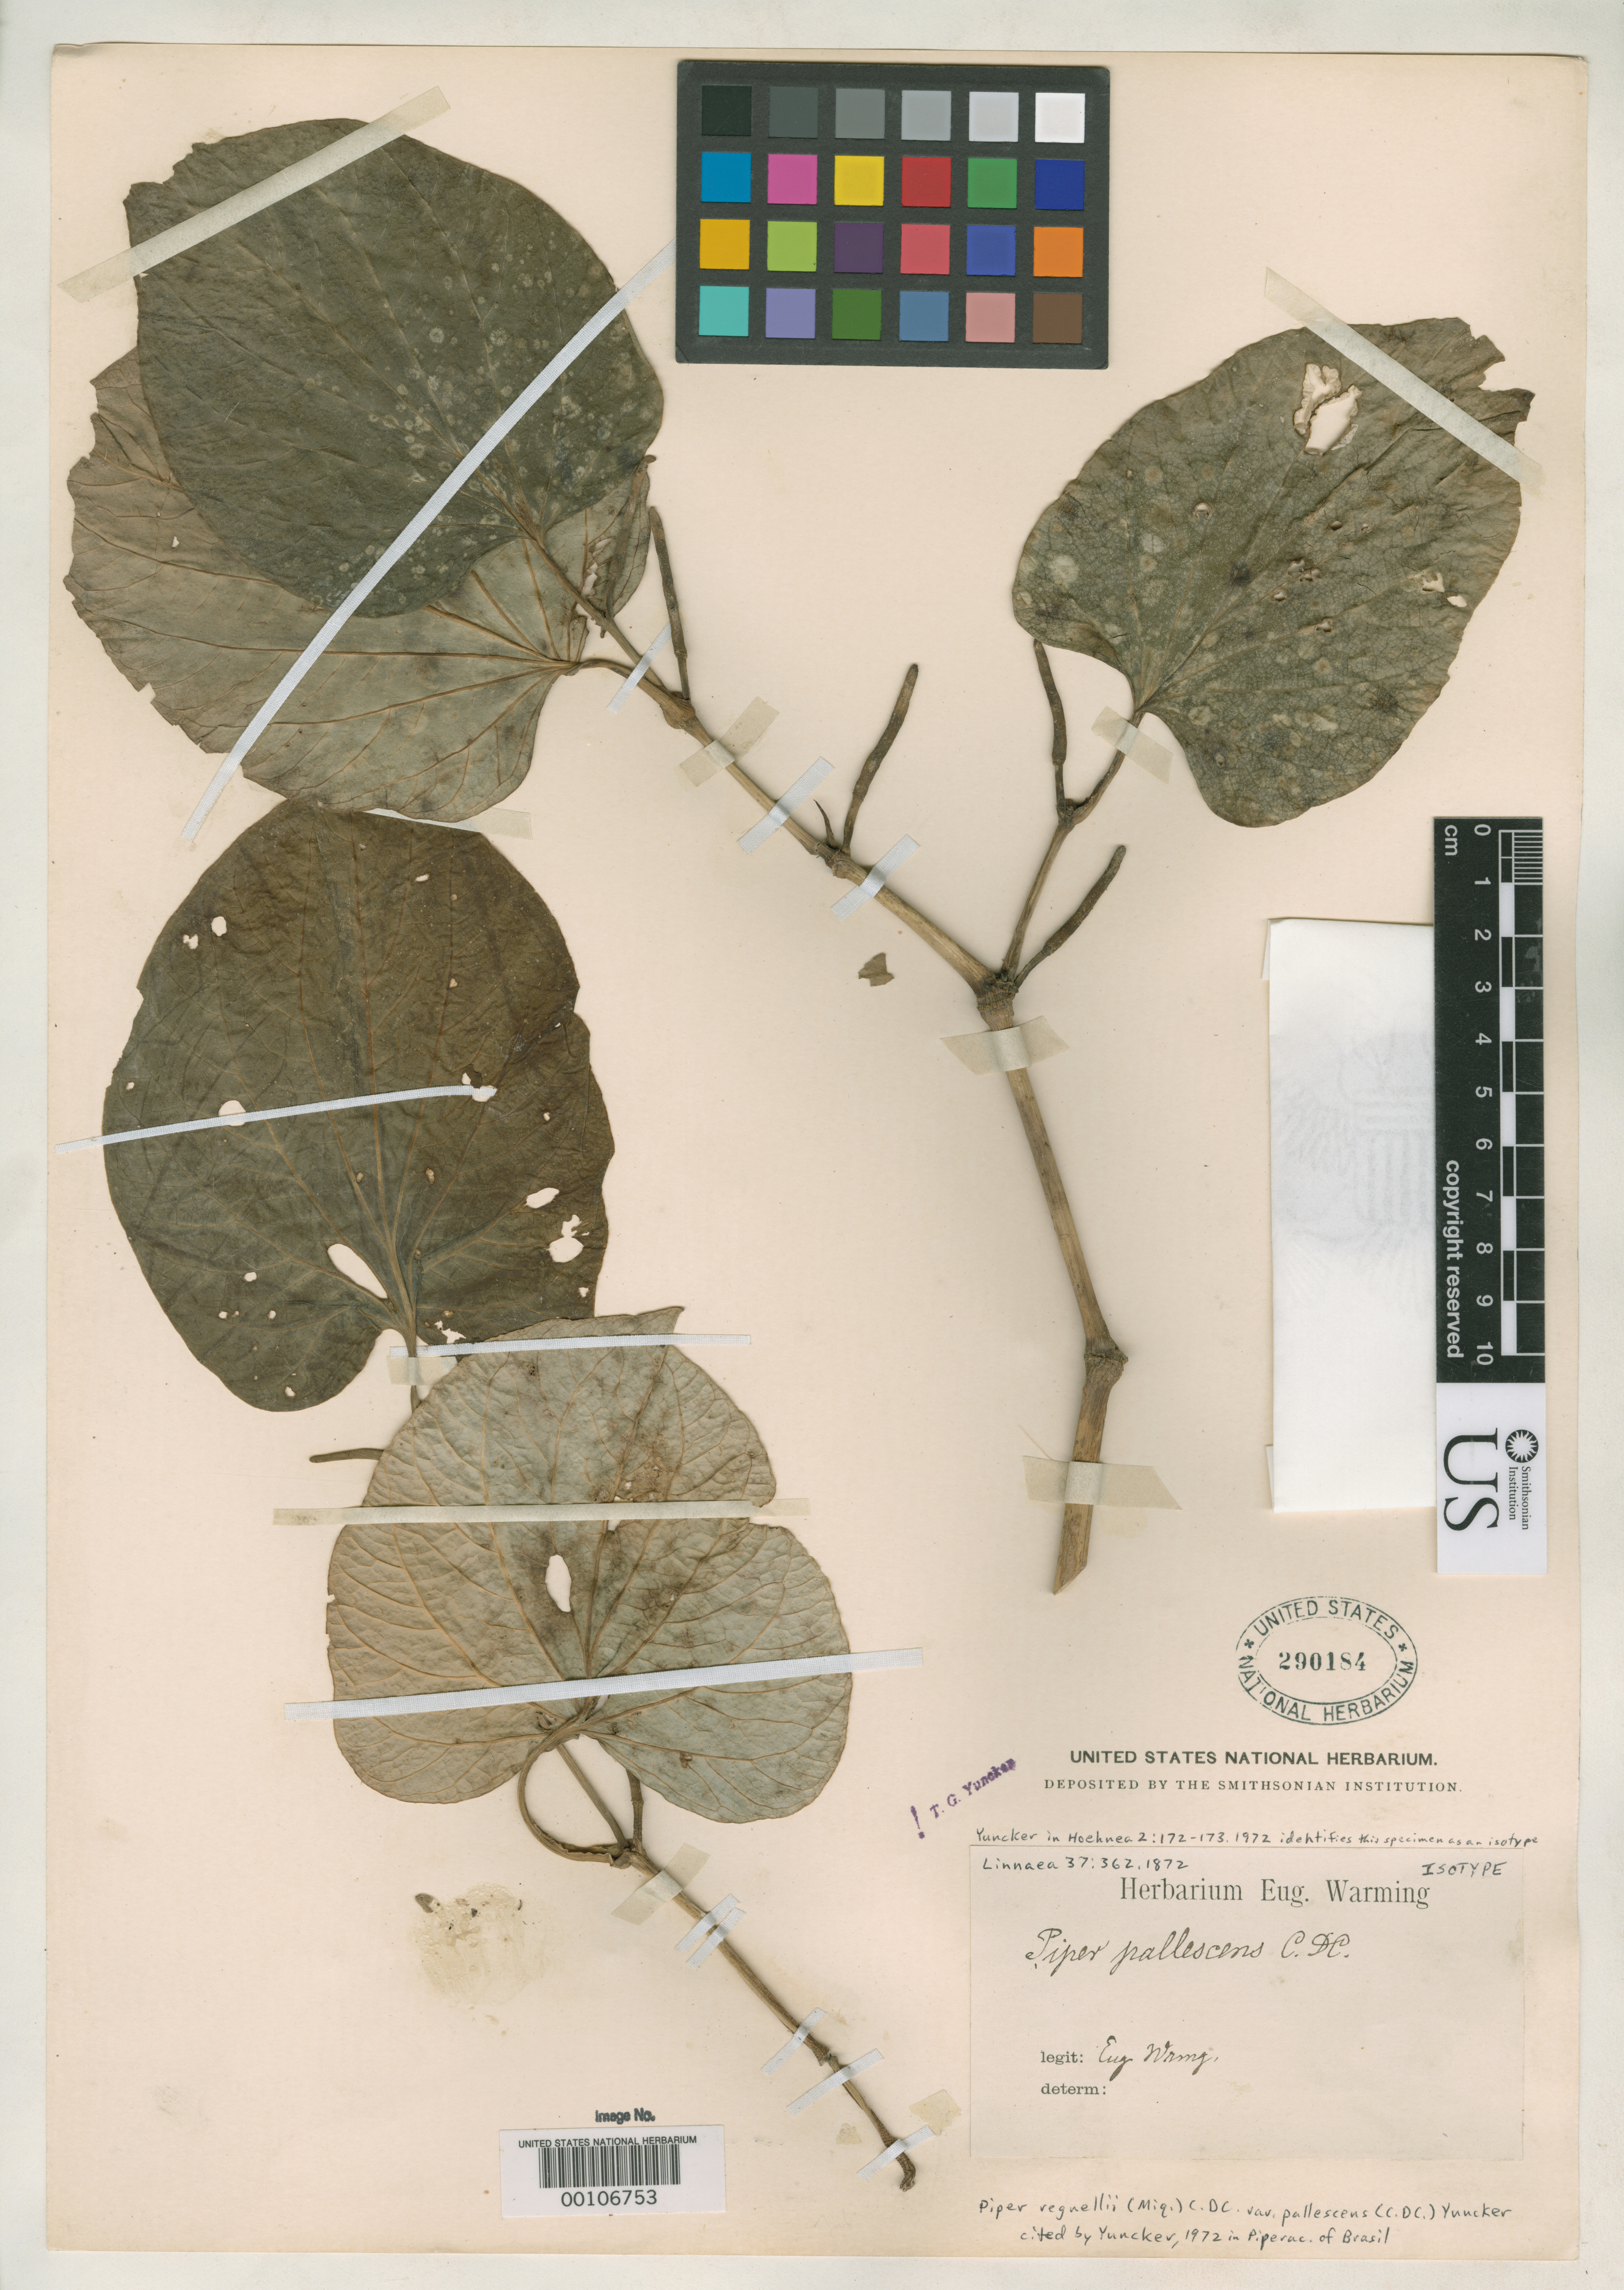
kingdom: Plantae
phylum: Tracheophyta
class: Magnoliopsida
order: Piperales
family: Piperaceae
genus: Piper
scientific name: Piper pallescens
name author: C. DC.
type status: Isotype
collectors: E. Warming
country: Brazil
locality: Lagoa Santa.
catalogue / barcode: US 290184